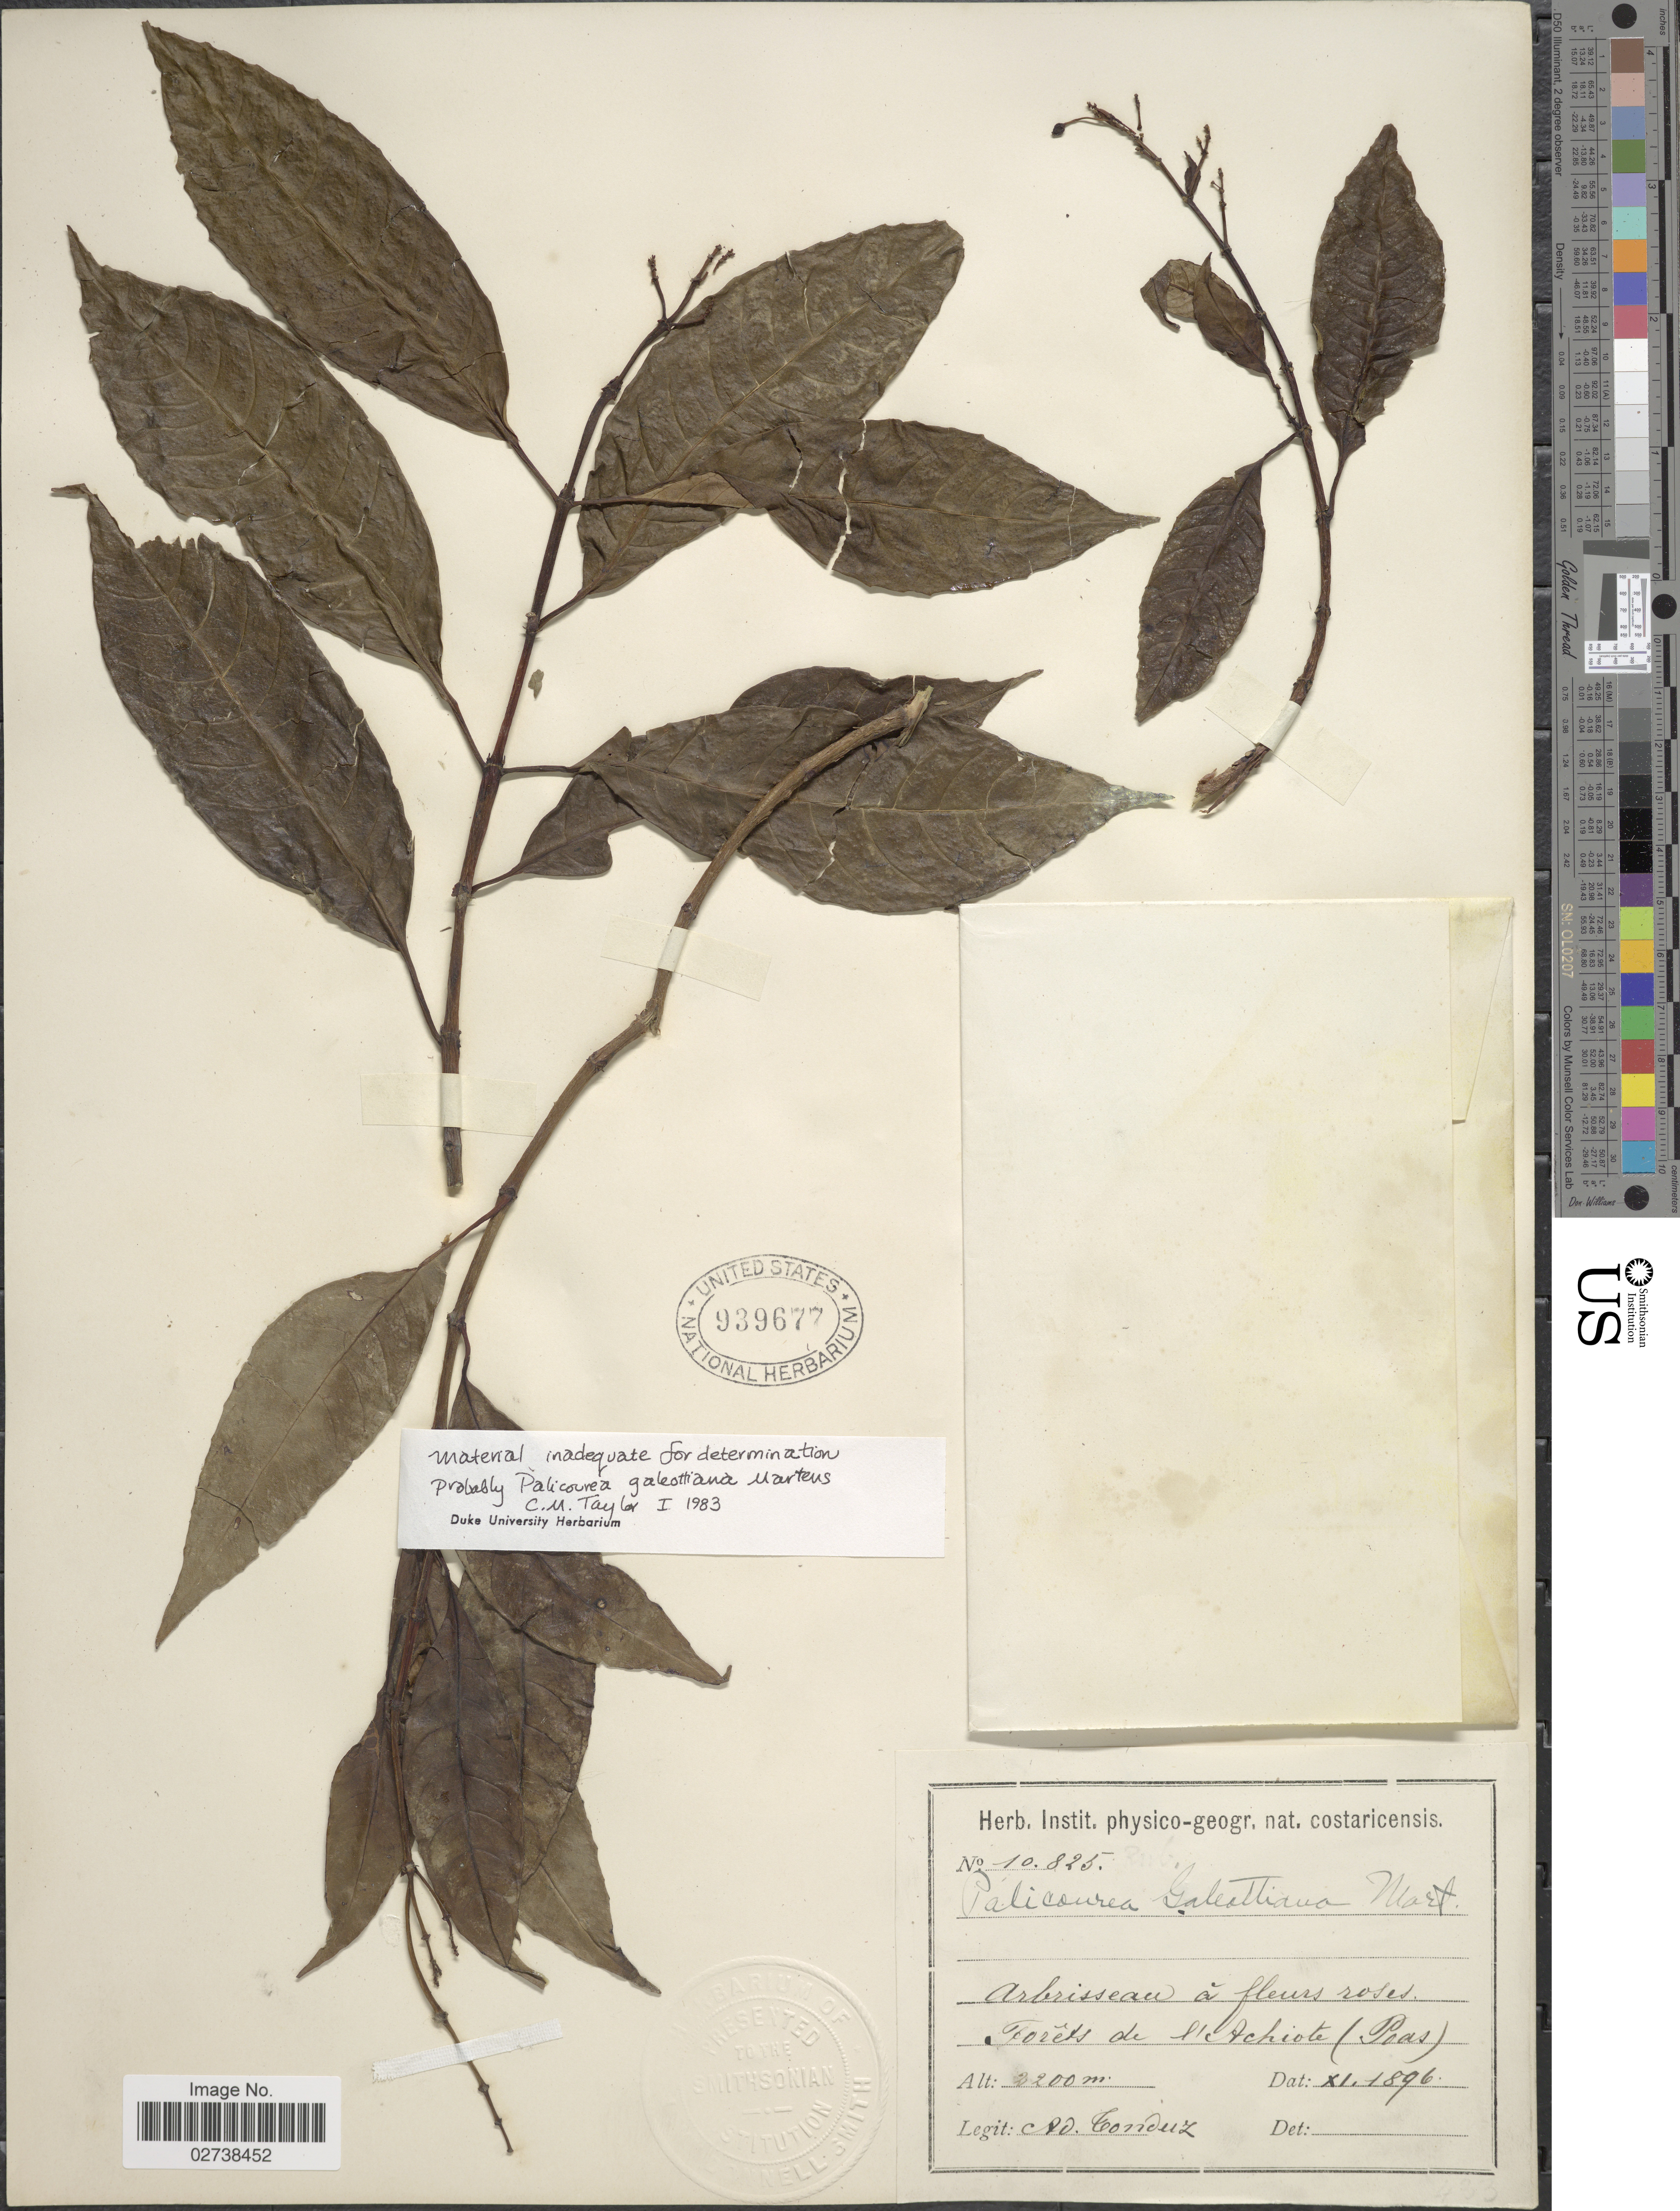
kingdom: Plantae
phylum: Tracheophyta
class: Magnoliopsida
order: Gentianales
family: Rubiaceae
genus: Palicourea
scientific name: Palicourea galeottiana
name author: M. Martens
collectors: A. Tonduz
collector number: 10825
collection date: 1896-11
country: Costa Rica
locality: Forets de l'Achiote (Poas)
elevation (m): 2200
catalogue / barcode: US 939677